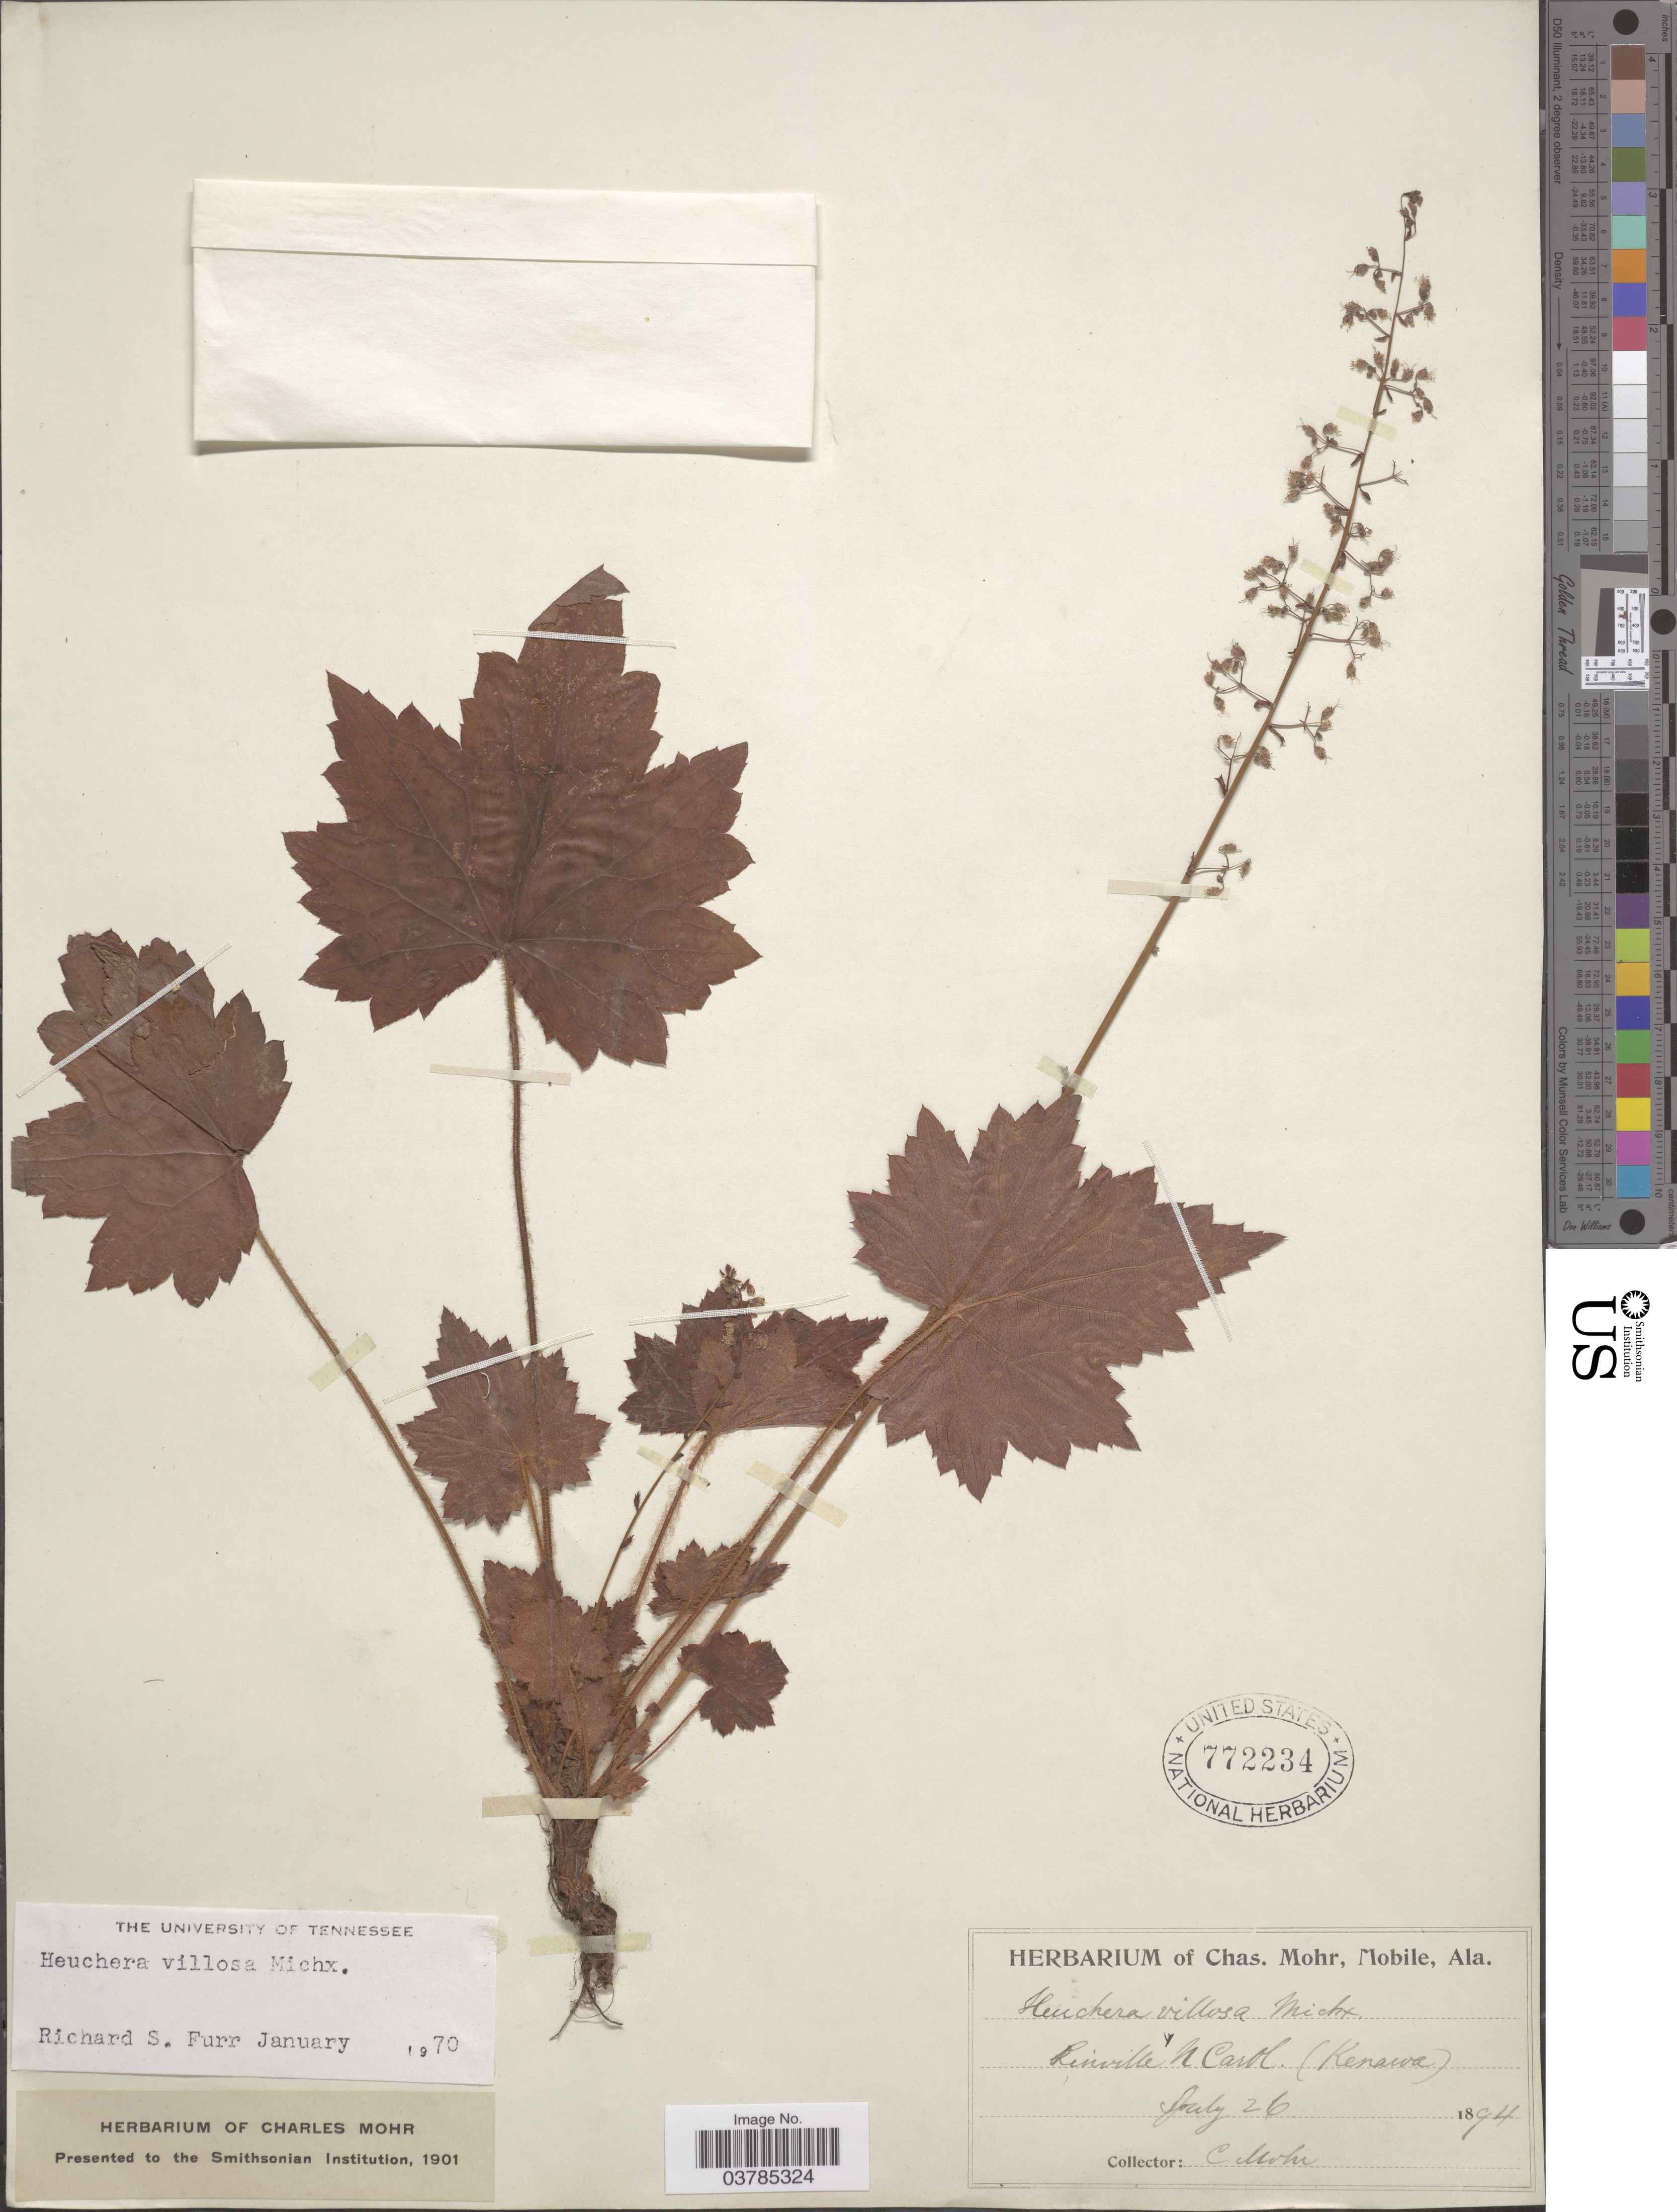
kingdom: Plantae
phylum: Tracheophyta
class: Magnoliopsida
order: Saxifragales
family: Saxifragaceae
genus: Heuchera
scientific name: Heuchera villosa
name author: Michx.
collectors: Mohr, C. T. (herbarium)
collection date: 1894-07-26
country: United States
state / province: North Carolina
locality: Linville (Kenawa).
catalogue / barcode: US 772234